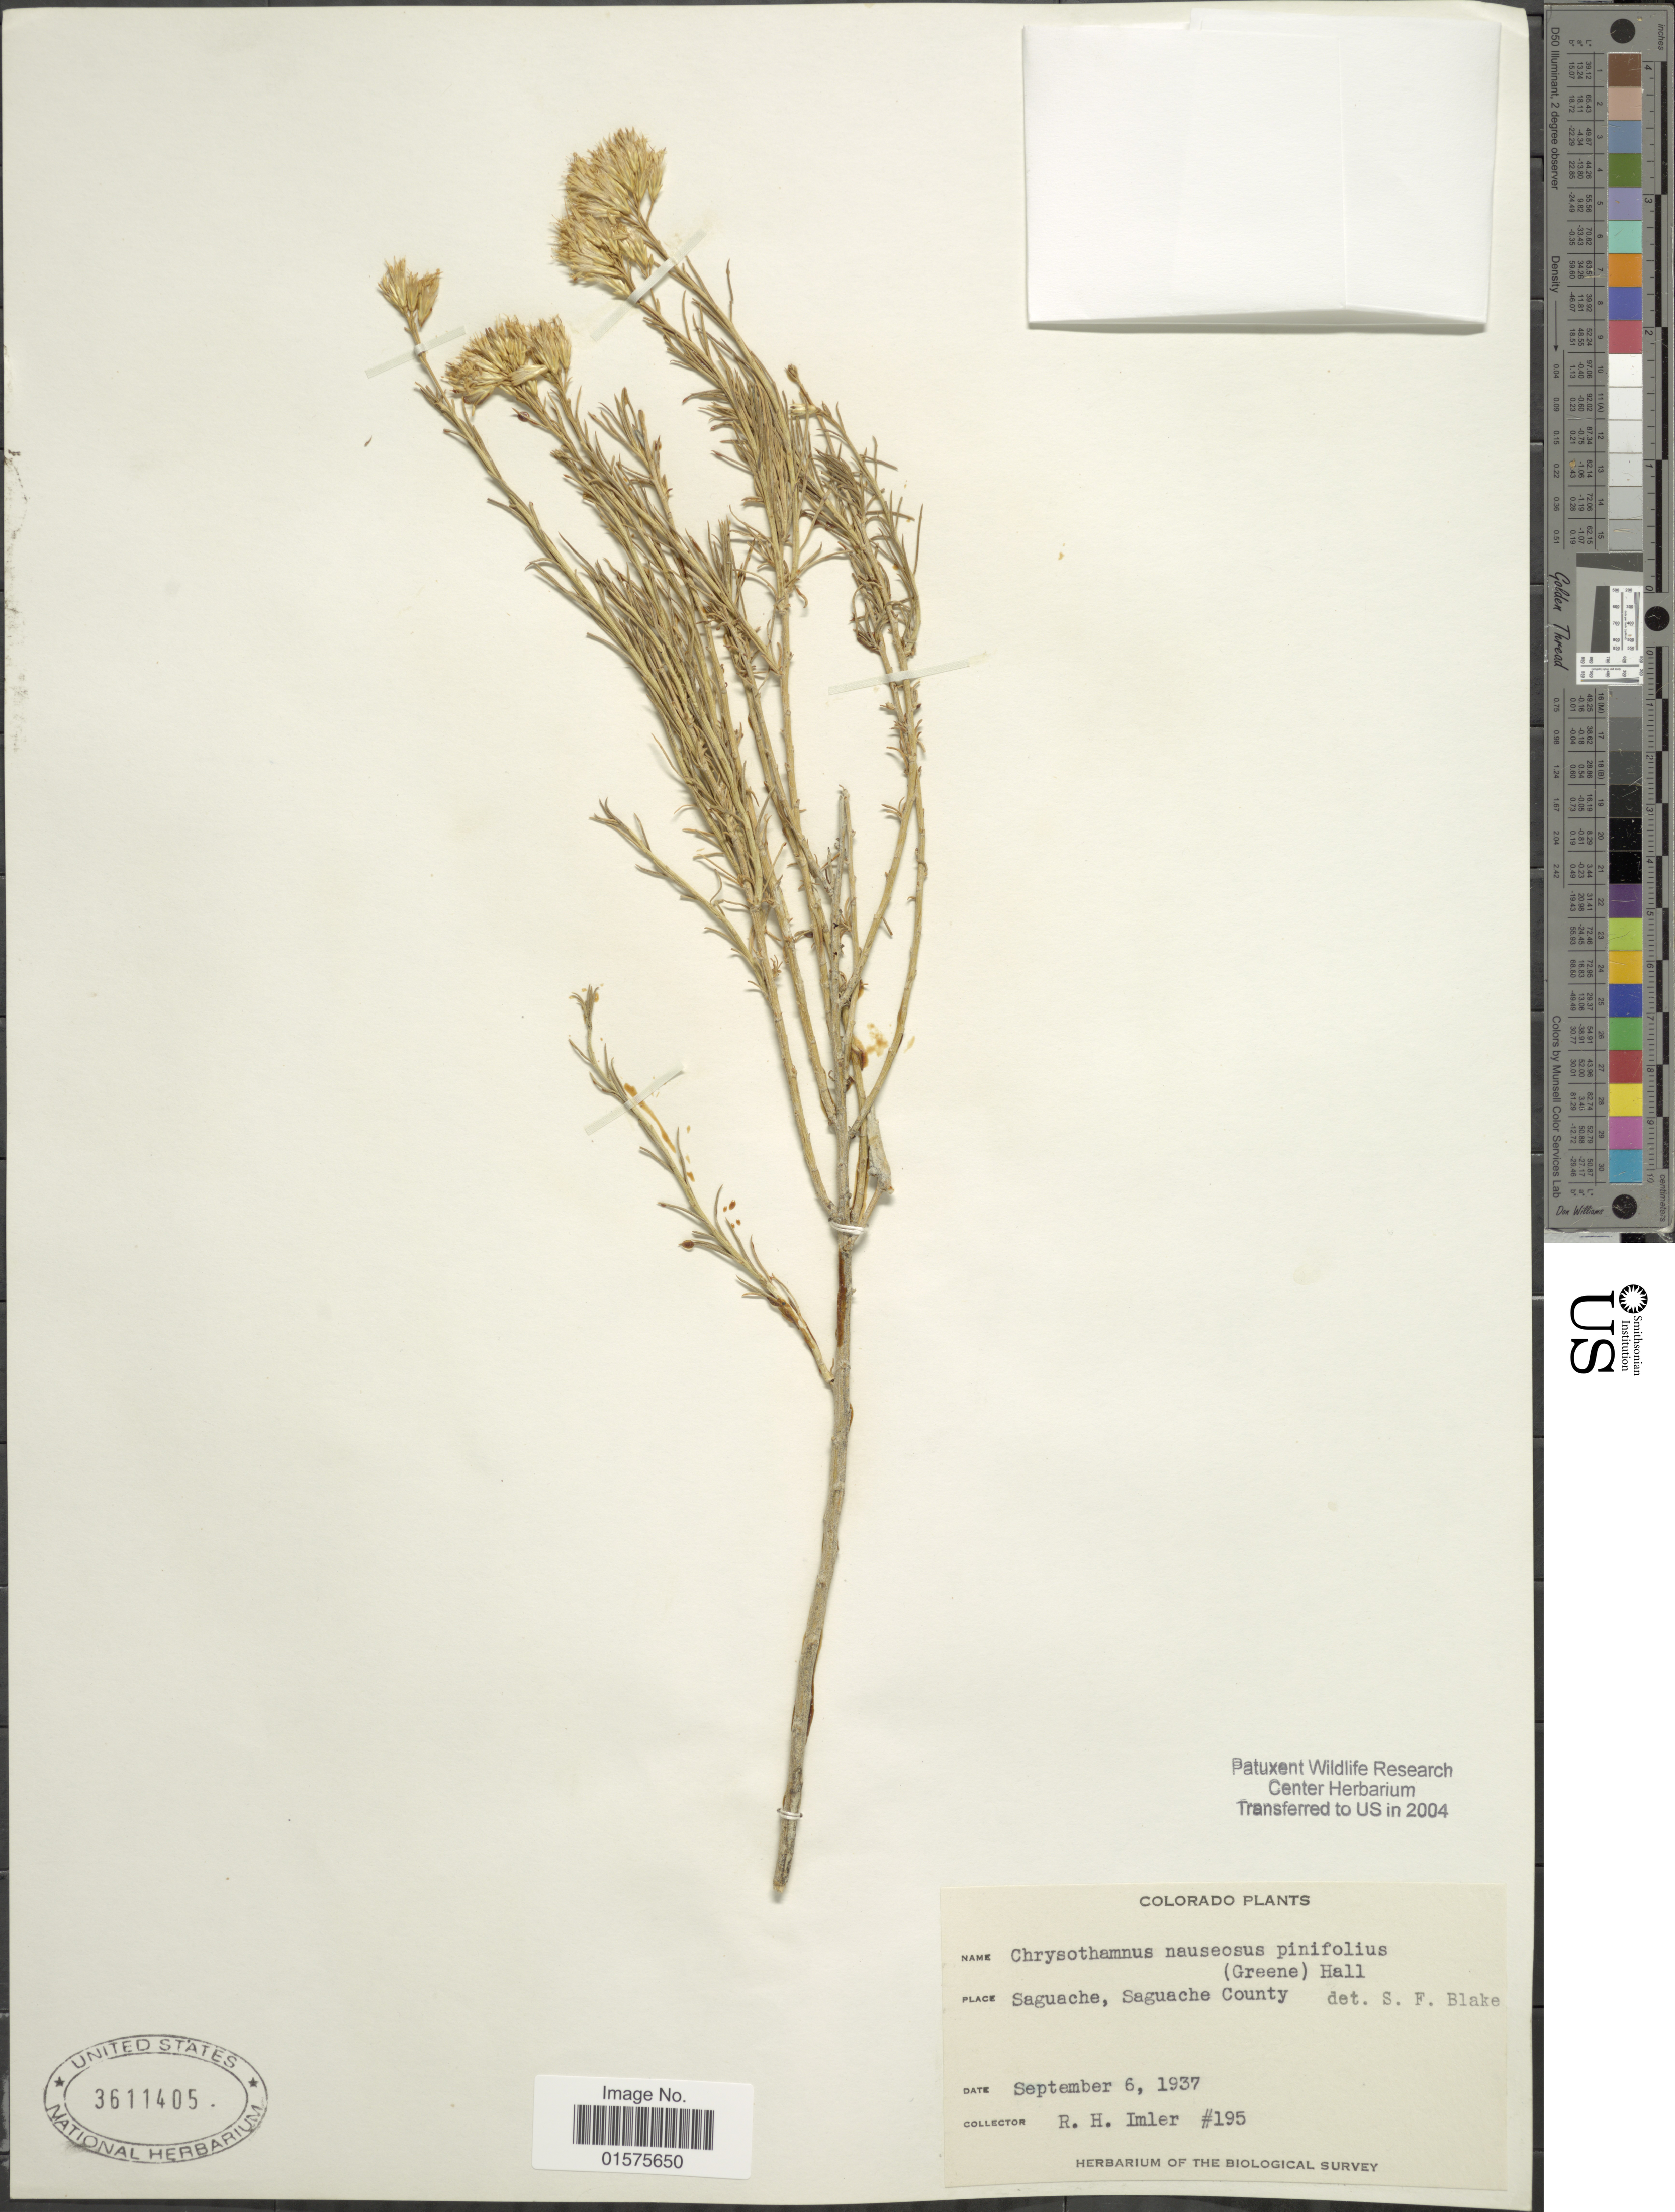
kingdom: Plantae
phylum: Tracheophyta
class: Magnoliopsida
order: Asterales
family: Asteraceae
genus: Ericameria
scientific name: Ericameria nauseosa var. oreophila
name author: (A. Nelson) G.L. Nesom & G.I. Baird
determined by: Urbatsch, Lowell E., Curator (LSU), Louisiana State University (UNITED STATES)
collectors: R. Imler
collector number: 195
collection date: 1937-09-06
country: United States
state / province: Colorado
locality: Saguache, Saguache County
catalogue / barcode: US 3611405